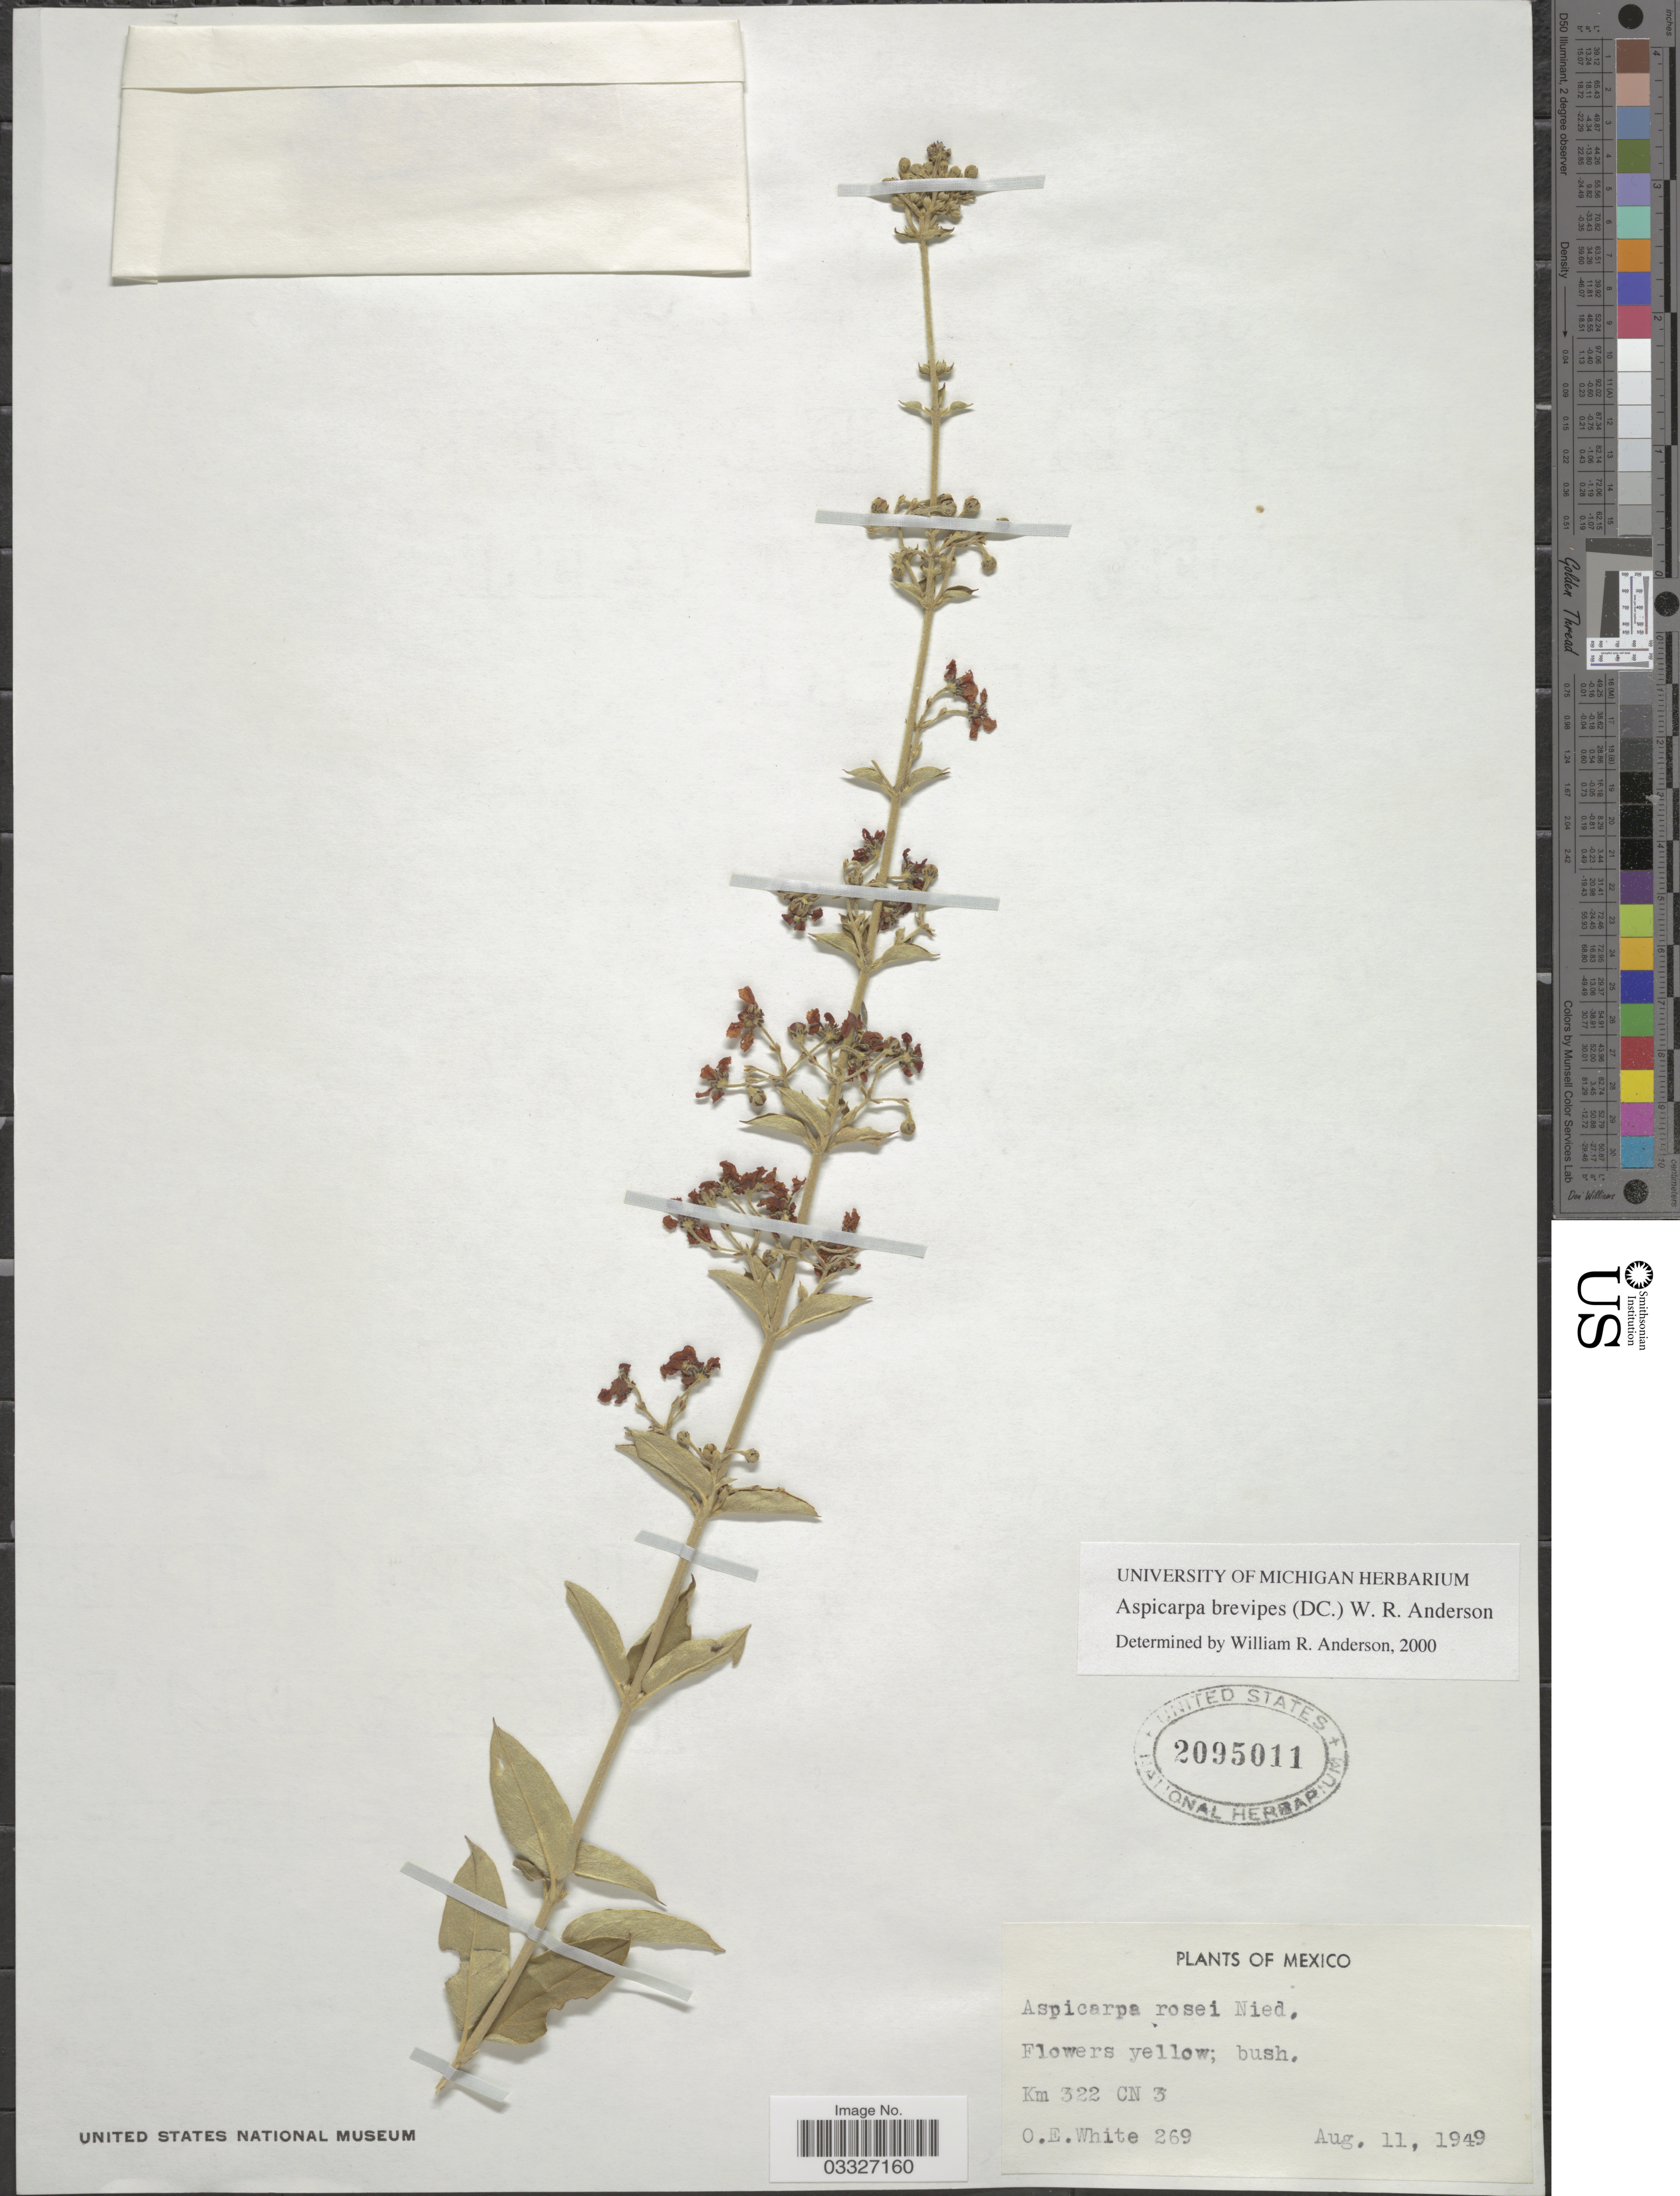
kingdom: Plantae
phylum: Tracheophyta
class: Magnoliopsida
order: Malpighiales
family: Malpighiaceae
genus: Aspicarpa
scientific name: Aspicarpa brevipes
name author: (DC.) W.R. Anderson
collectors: O. E. White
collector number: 269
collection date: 1949-08-11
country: Mexico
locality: Km 322 CN 3.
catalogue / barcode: US 2095011